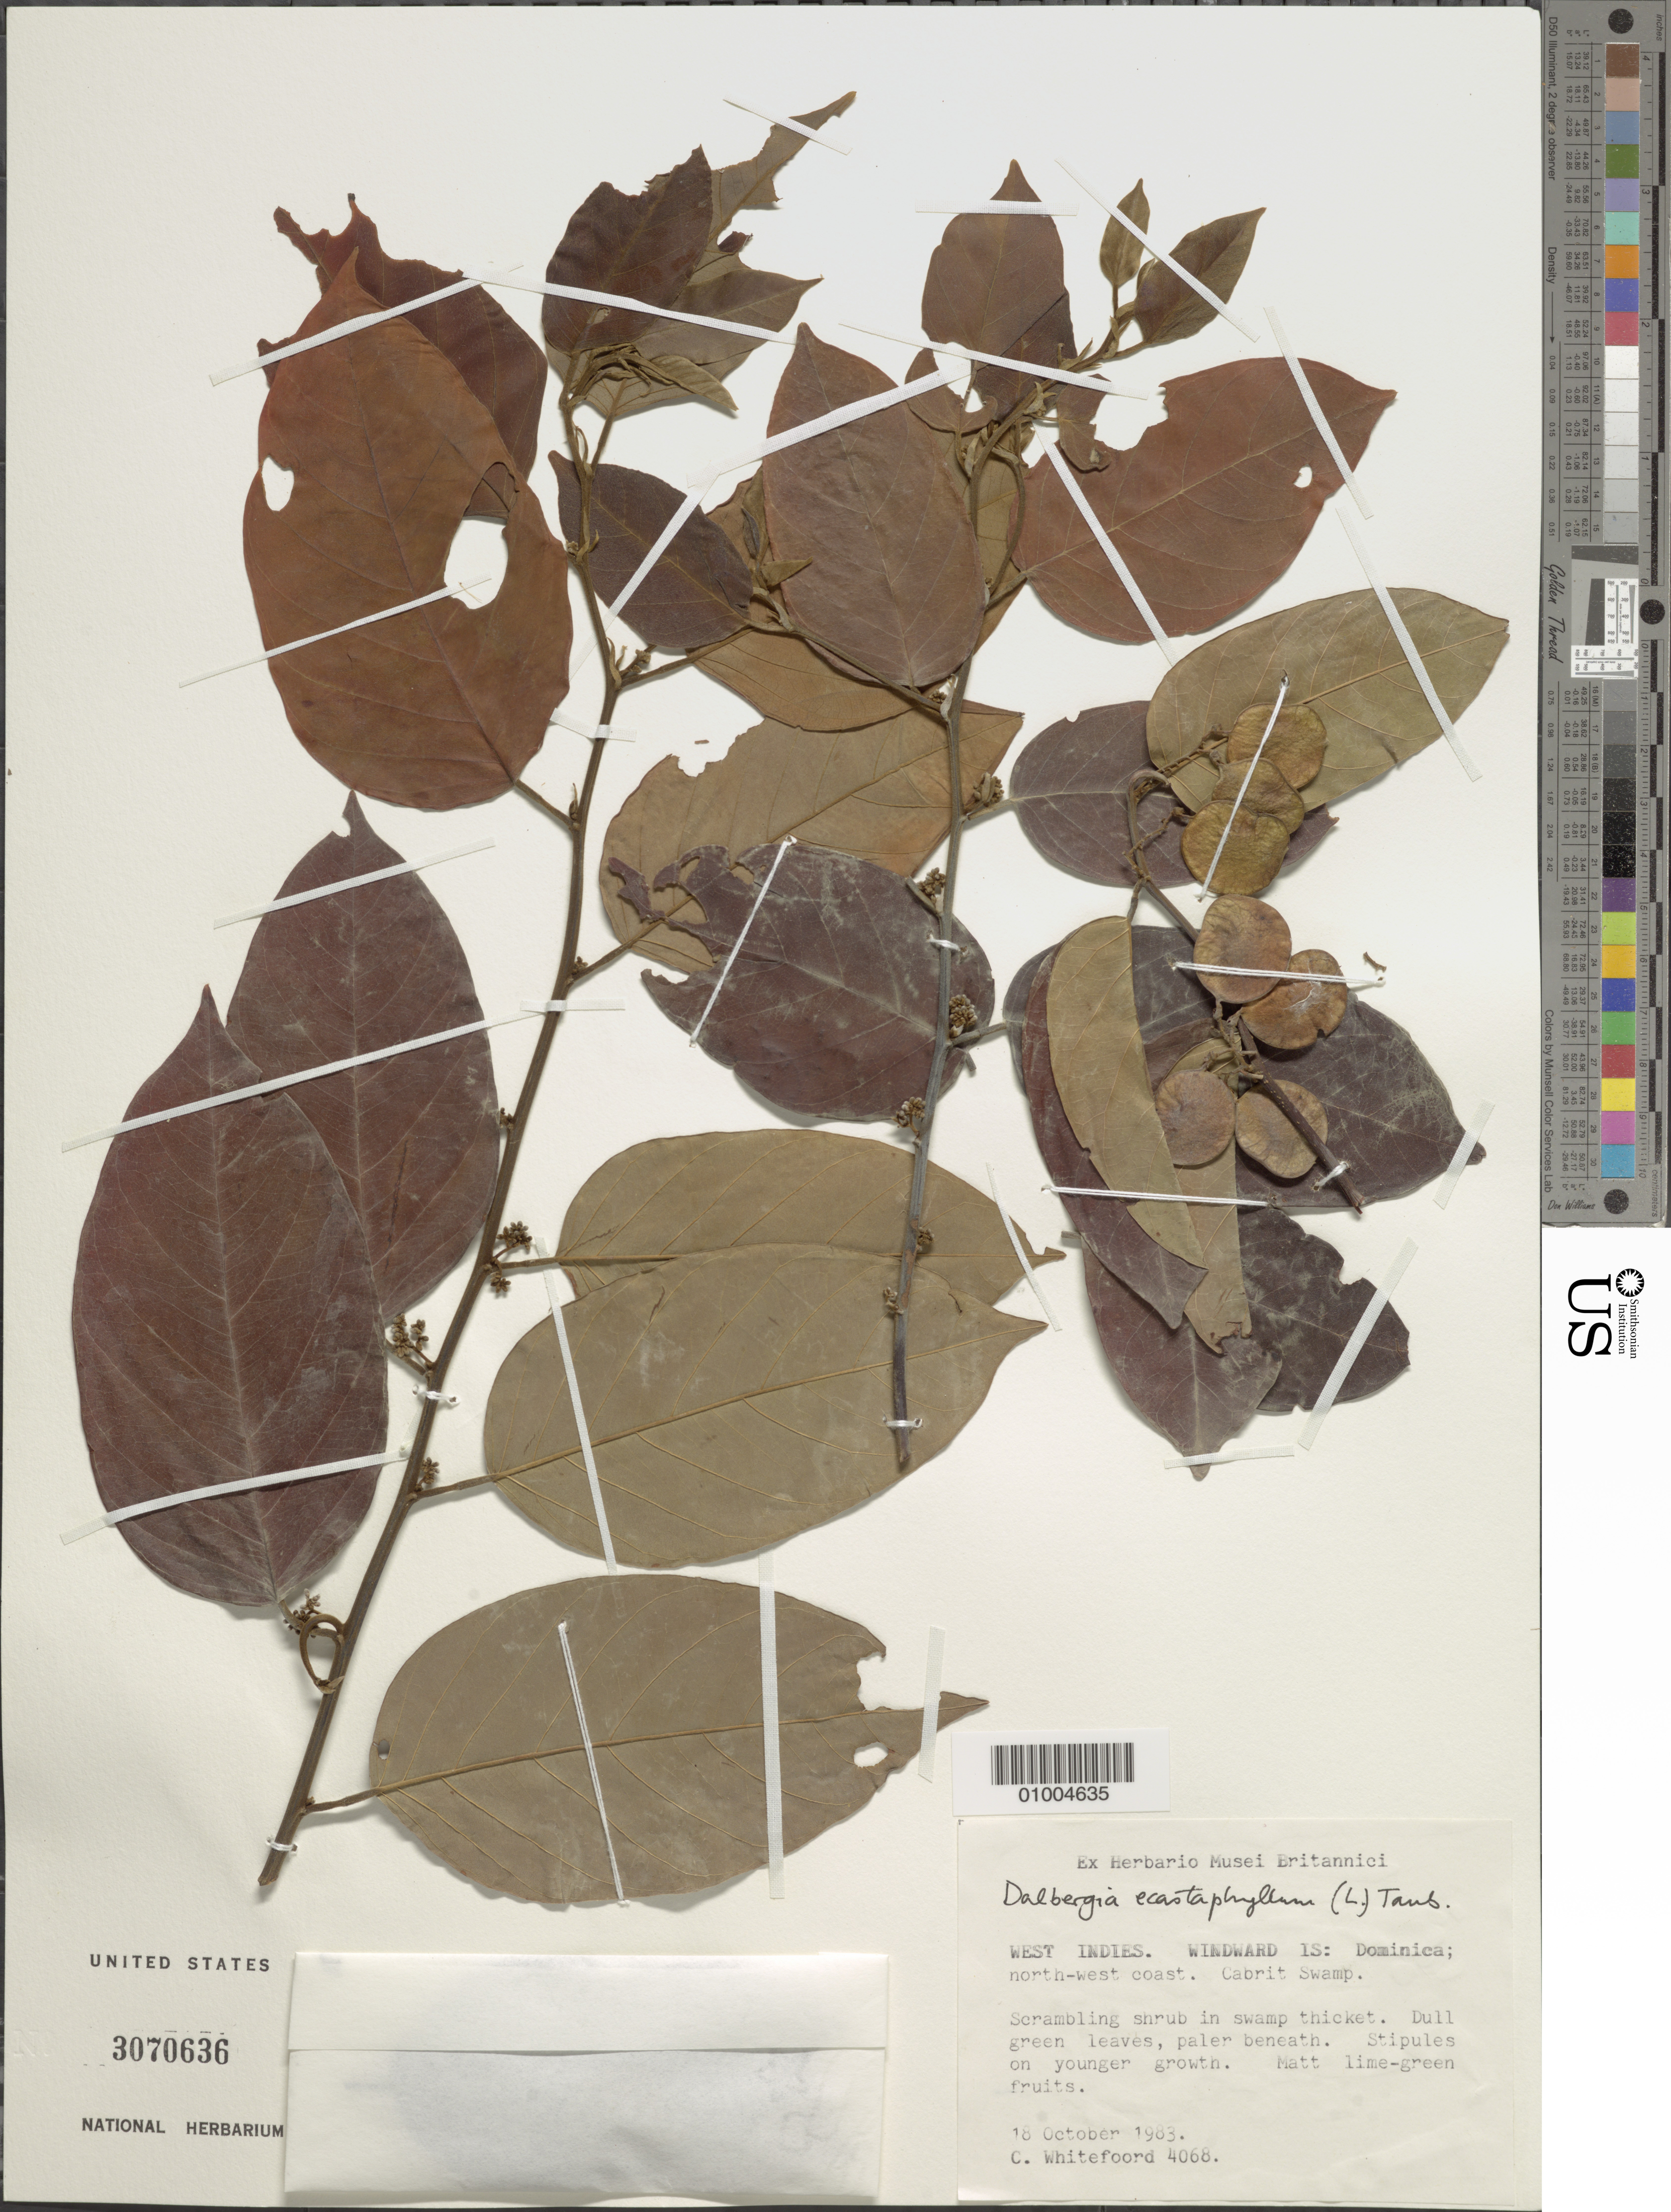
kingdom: Plantae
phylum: Tracheophyta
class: Magnoliopsida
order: Fabales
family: Fabaceae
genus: Dalbergia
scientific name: Dalbergia ecastaphyllum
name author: (L.) Taub.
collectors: C. Whitefoord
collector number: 4068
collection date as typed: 18 Oct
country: Dominica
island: Dominica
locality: NW coast. Cabrit Swamp.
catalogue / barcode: US 3070636